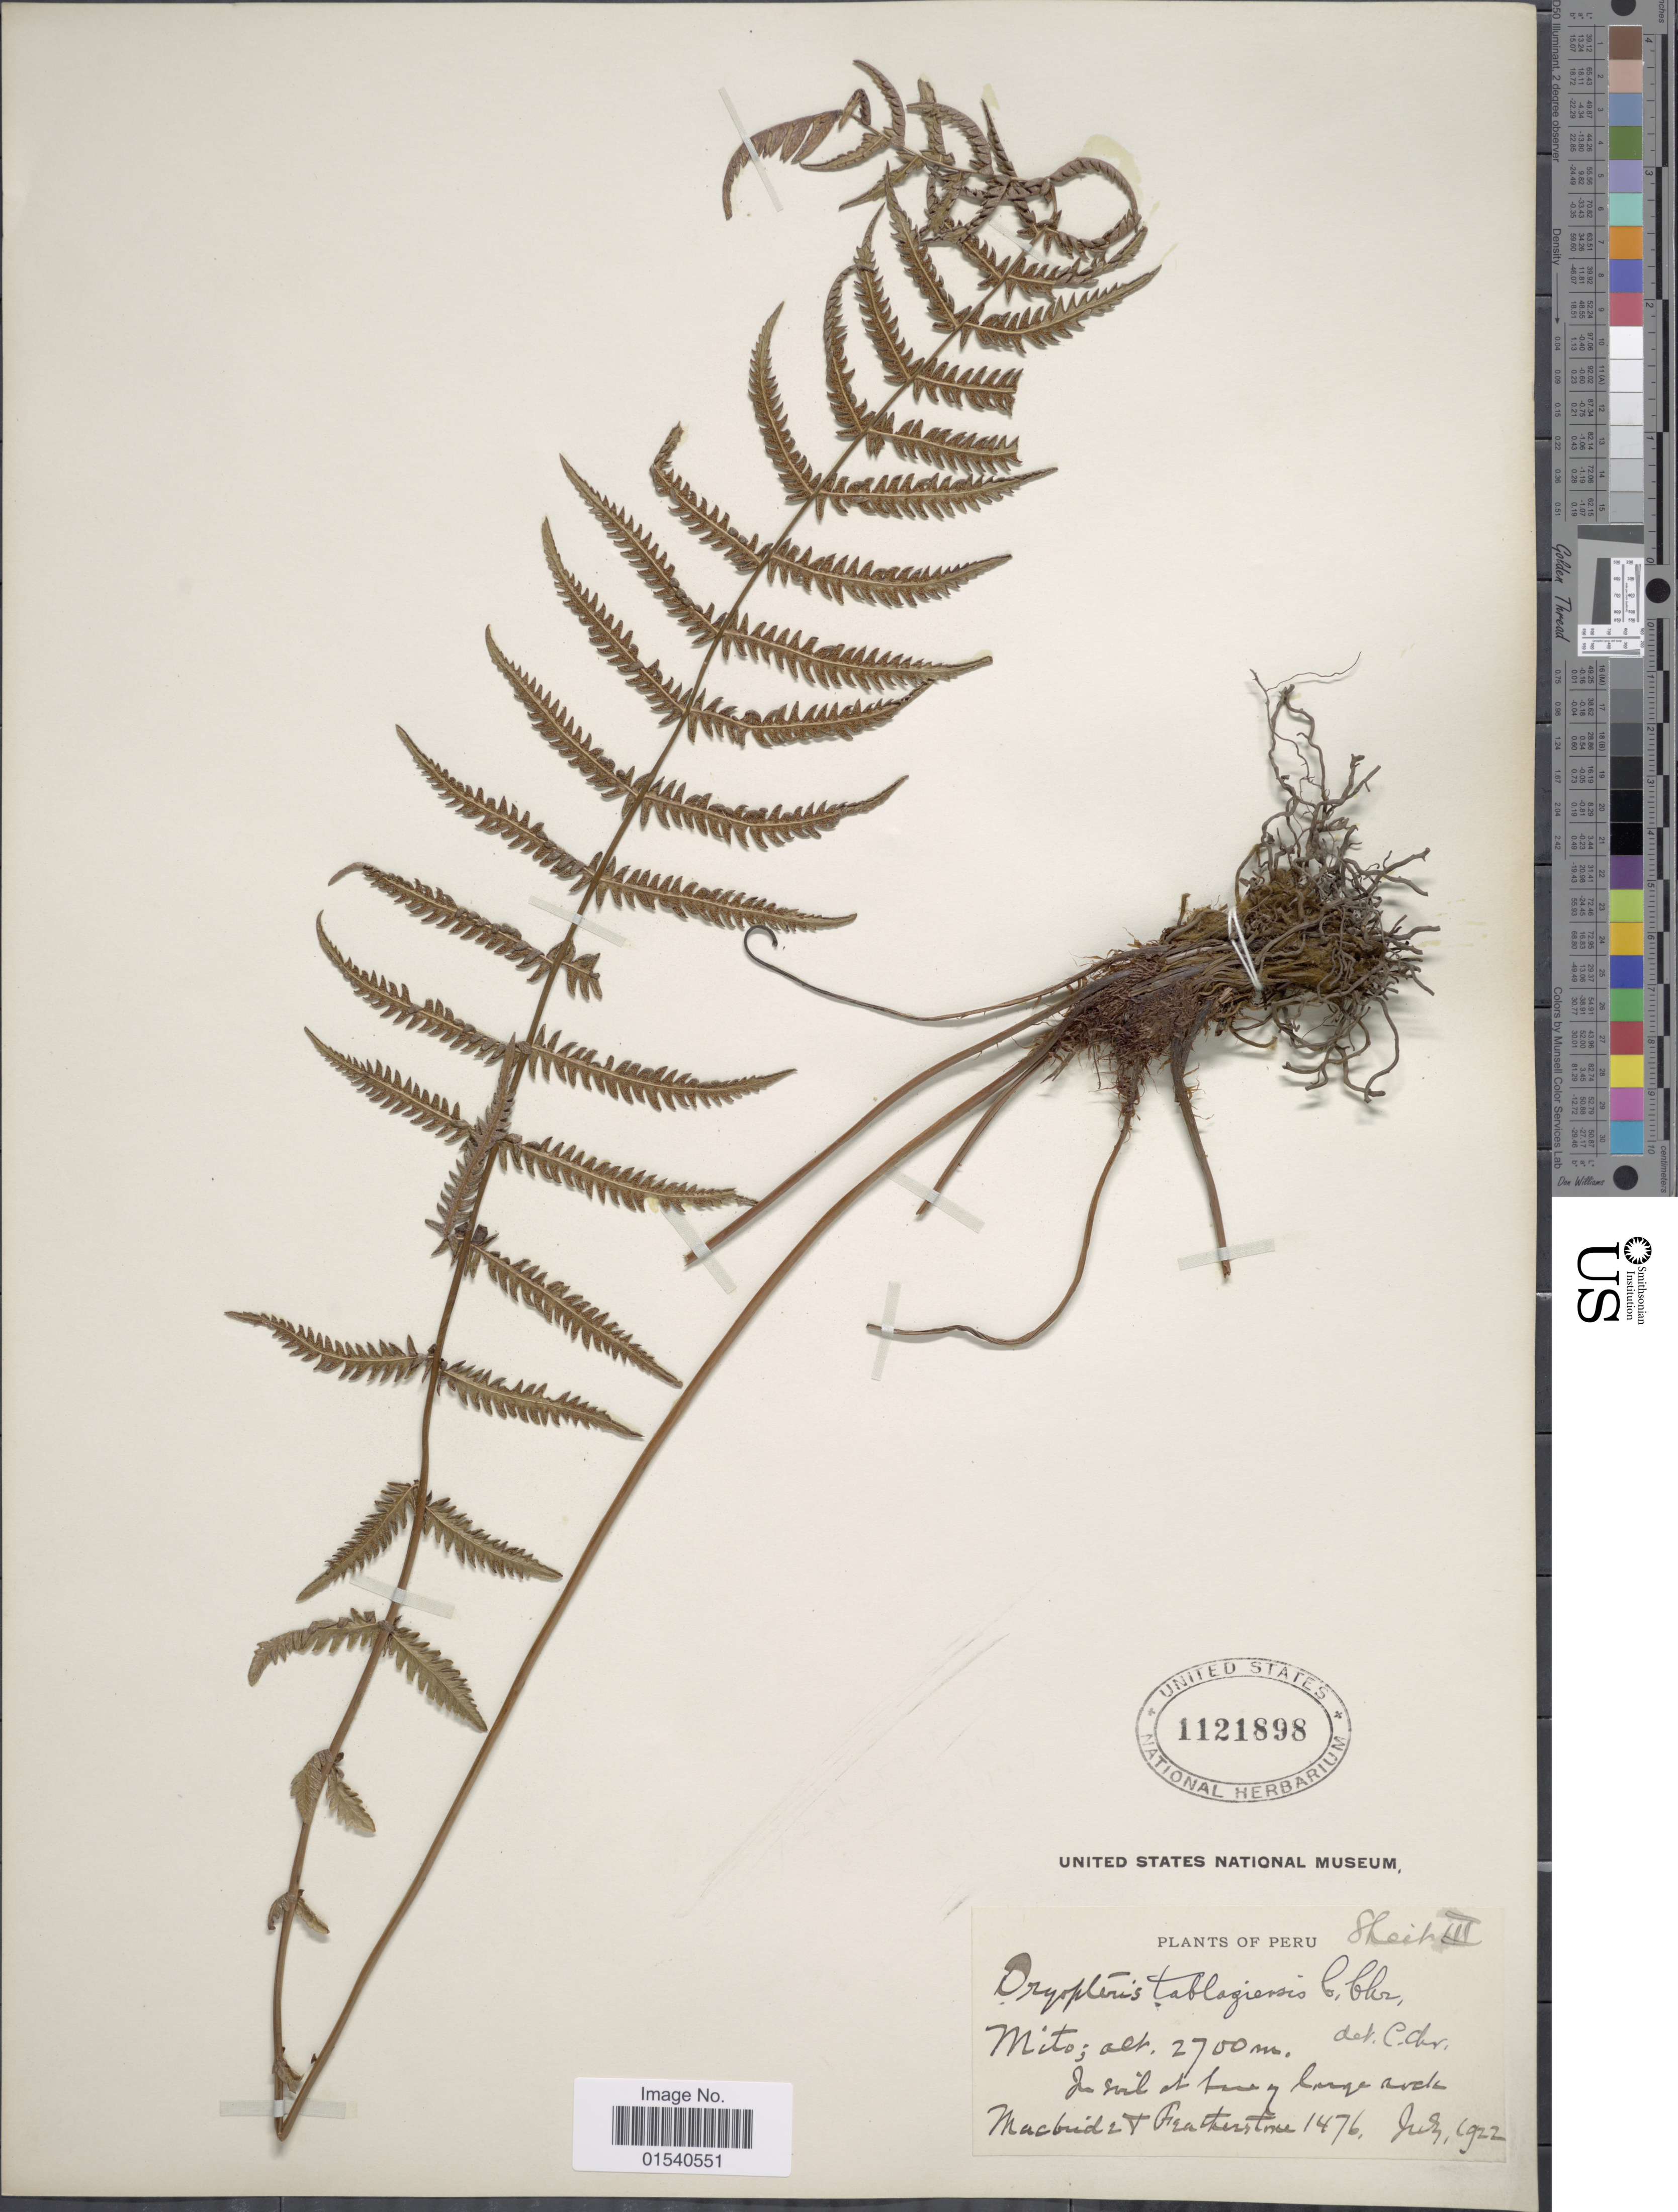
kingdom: Plantae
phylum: Tracheophyta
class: Polypodiopsida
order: Polypodiales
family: Thelypteridaceae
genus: Amauropelta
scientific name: Amauropelta pilosula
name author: (Klotzsch & H. Karst.) Á. Löve & D. Löve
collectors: Macbride, -- & -. Featherstone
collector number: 1476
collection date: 1922-07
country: Peru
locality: Mito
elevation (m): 2700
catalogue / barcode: US 1121898